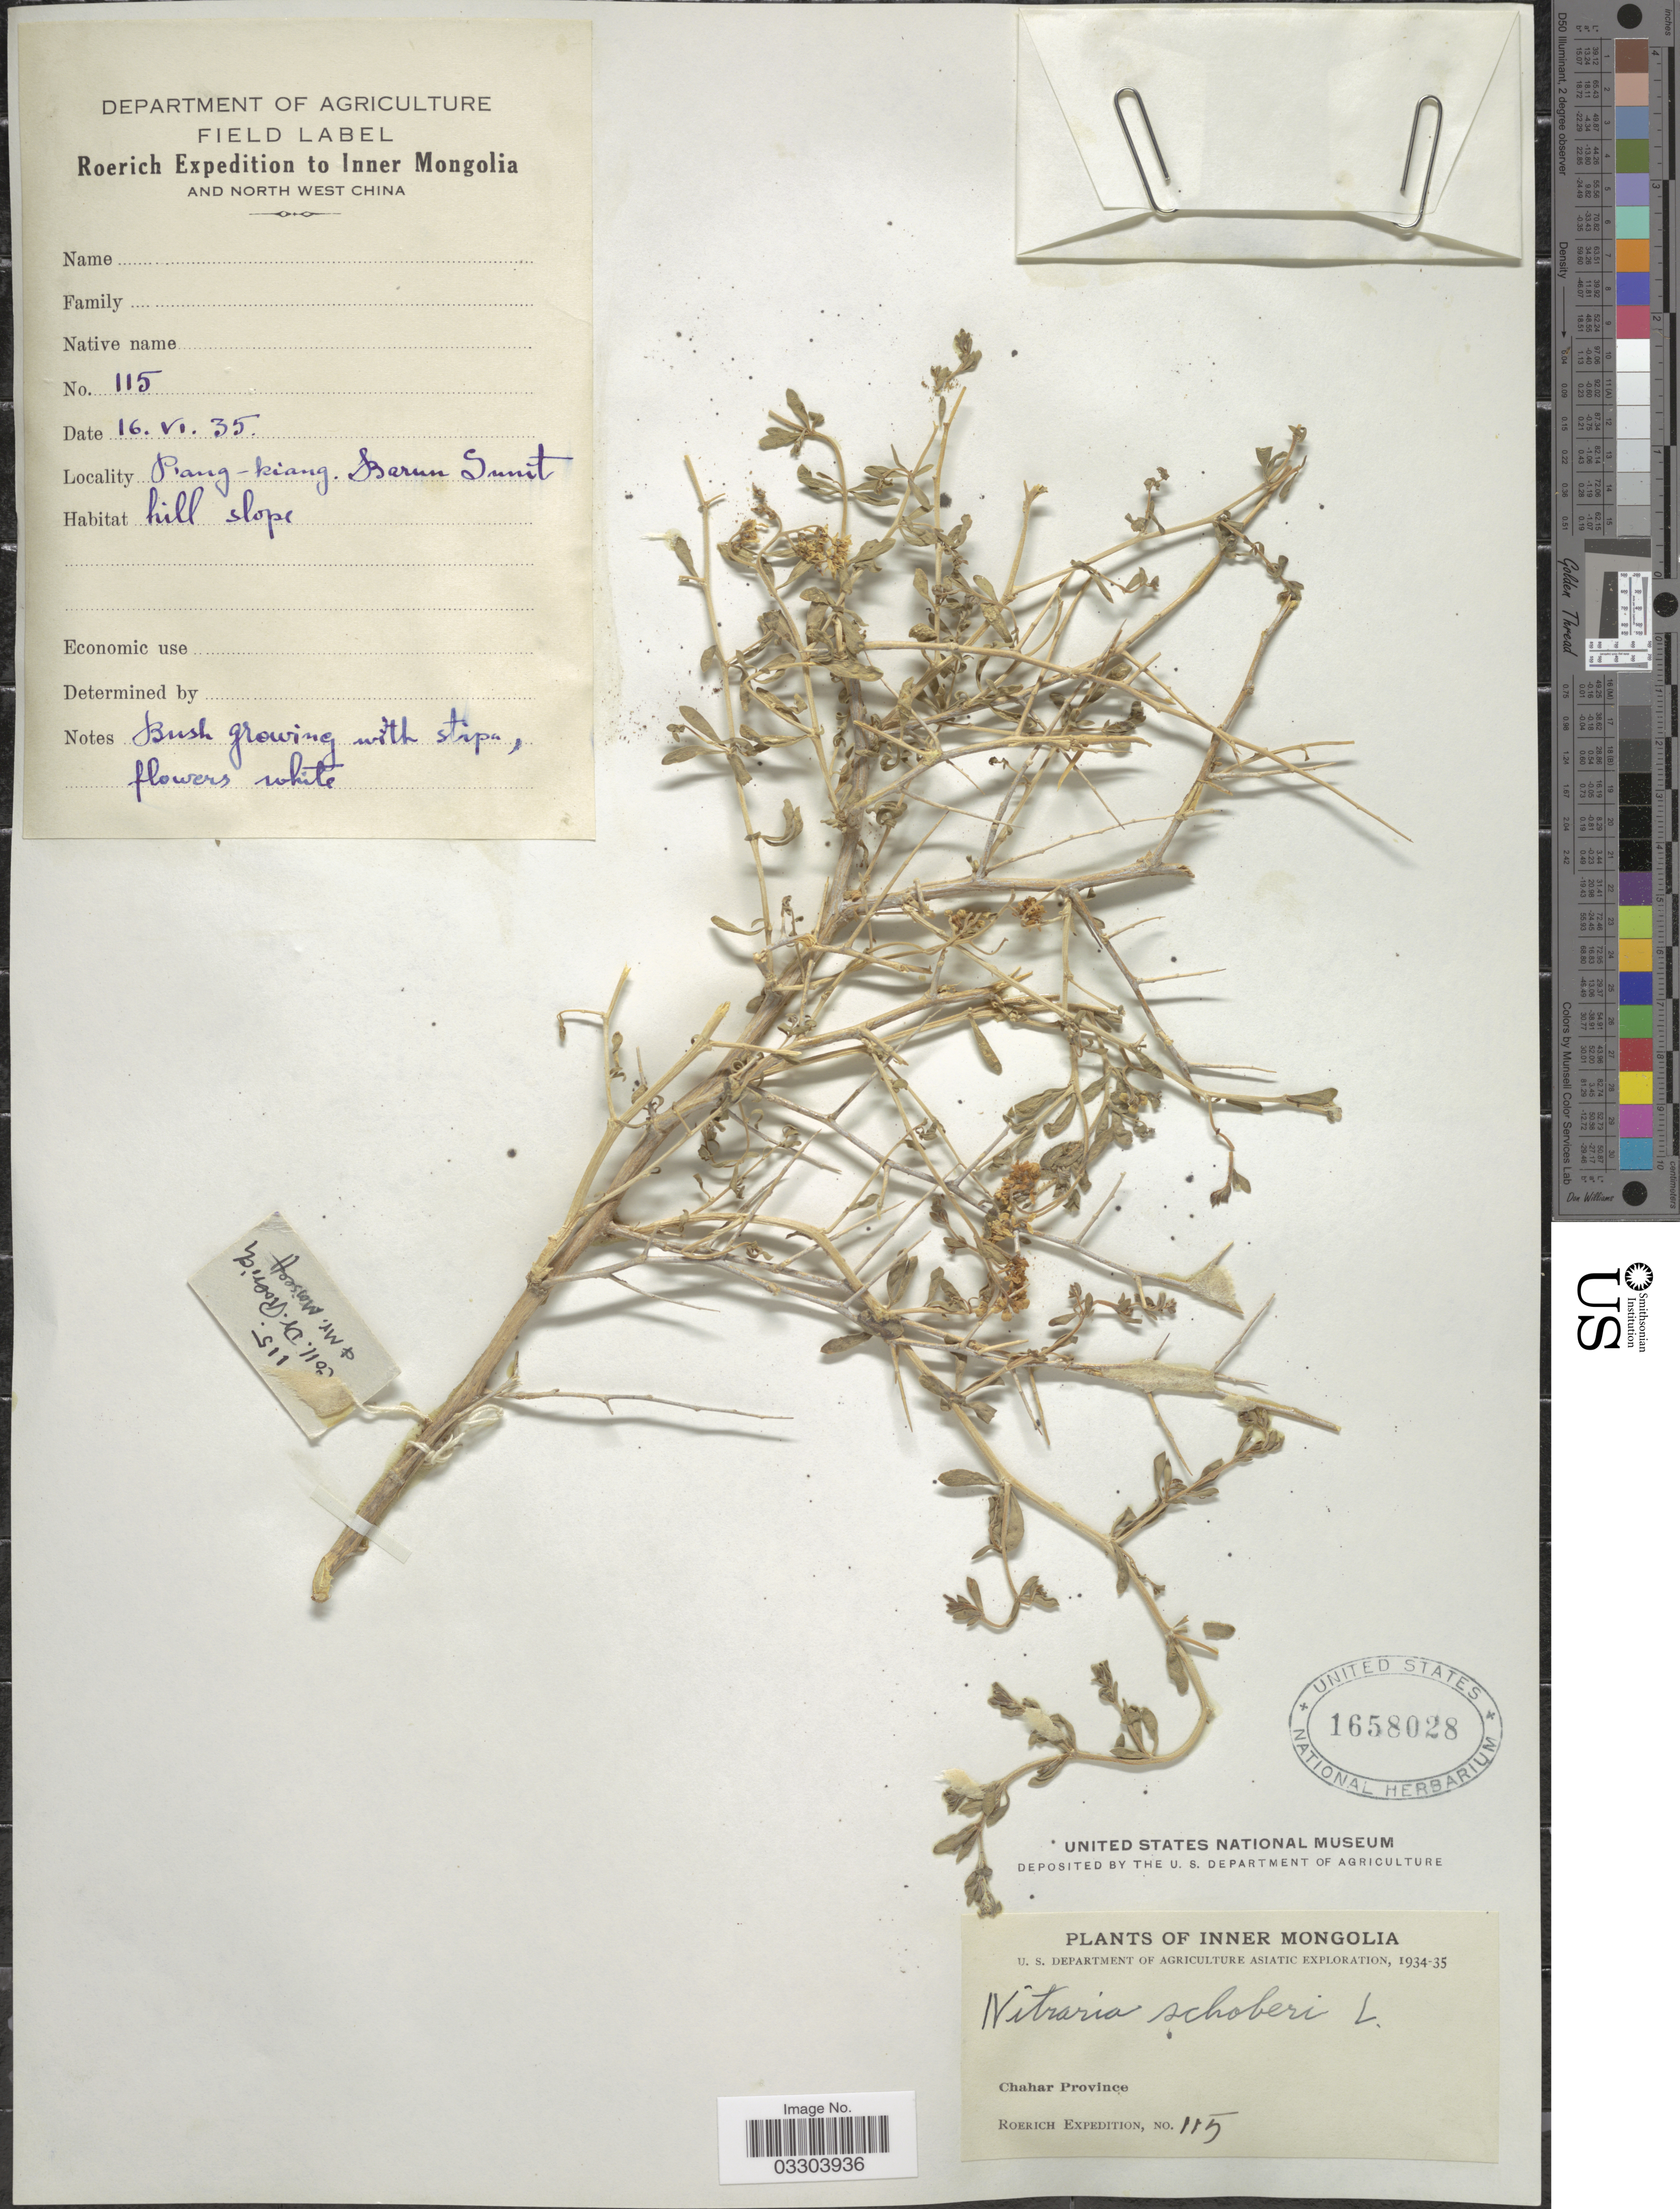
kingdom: Plantae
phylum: Tracheophyta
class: Magnoliopsida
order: Sapindales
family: Nitrariaceae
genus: Nitraria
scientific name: Nitraria schoberi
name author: L.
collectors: Roerich Expedition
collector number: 115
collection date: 1935-06-16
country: China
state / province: Nei Monggol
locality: Inner Mongolia and North West China. Piang-kiang. Barun Sunit. Chahar Province.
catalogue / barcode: US 1658028